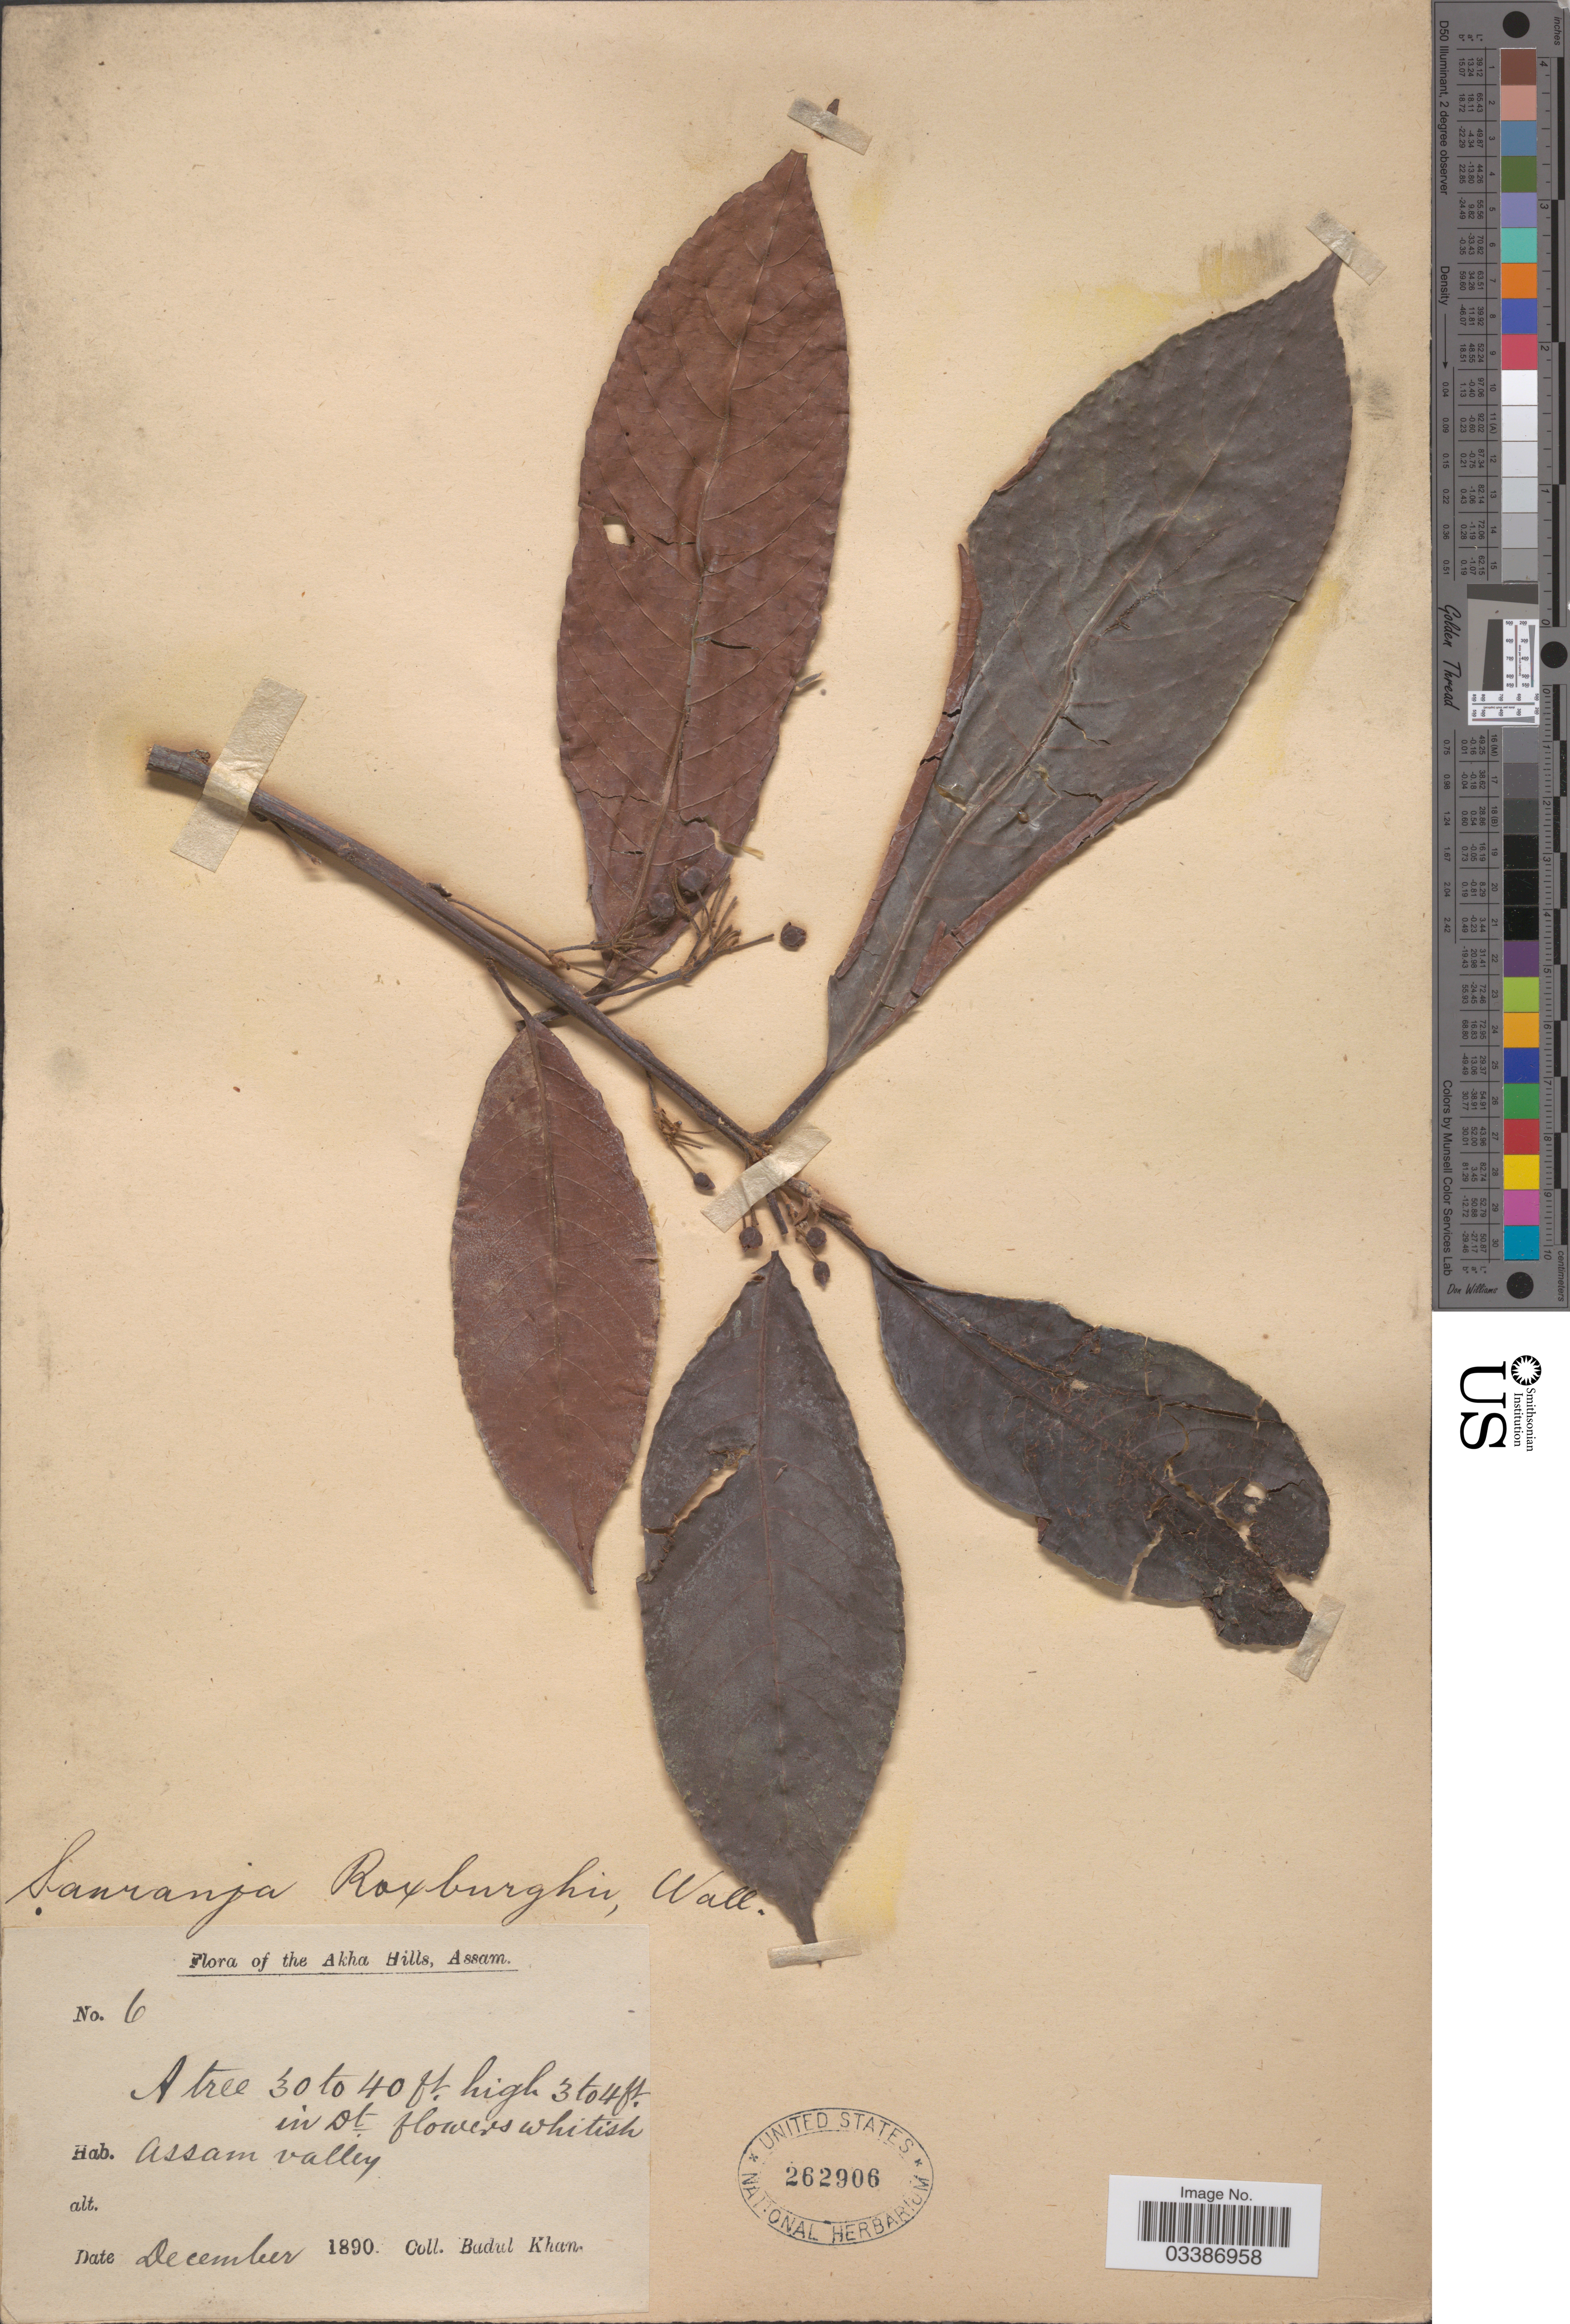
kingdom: Plantae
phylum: Tracheophyta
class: Magnoliopsida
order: Ericales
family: Actinidiaceae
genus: Saurauia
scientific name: Saurauia roxburghii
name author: Wall.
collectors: B. Khan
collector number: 6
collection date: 1890-12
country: India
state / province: Assam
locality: Akha Hills. Assam valley.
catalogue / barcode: US 262906